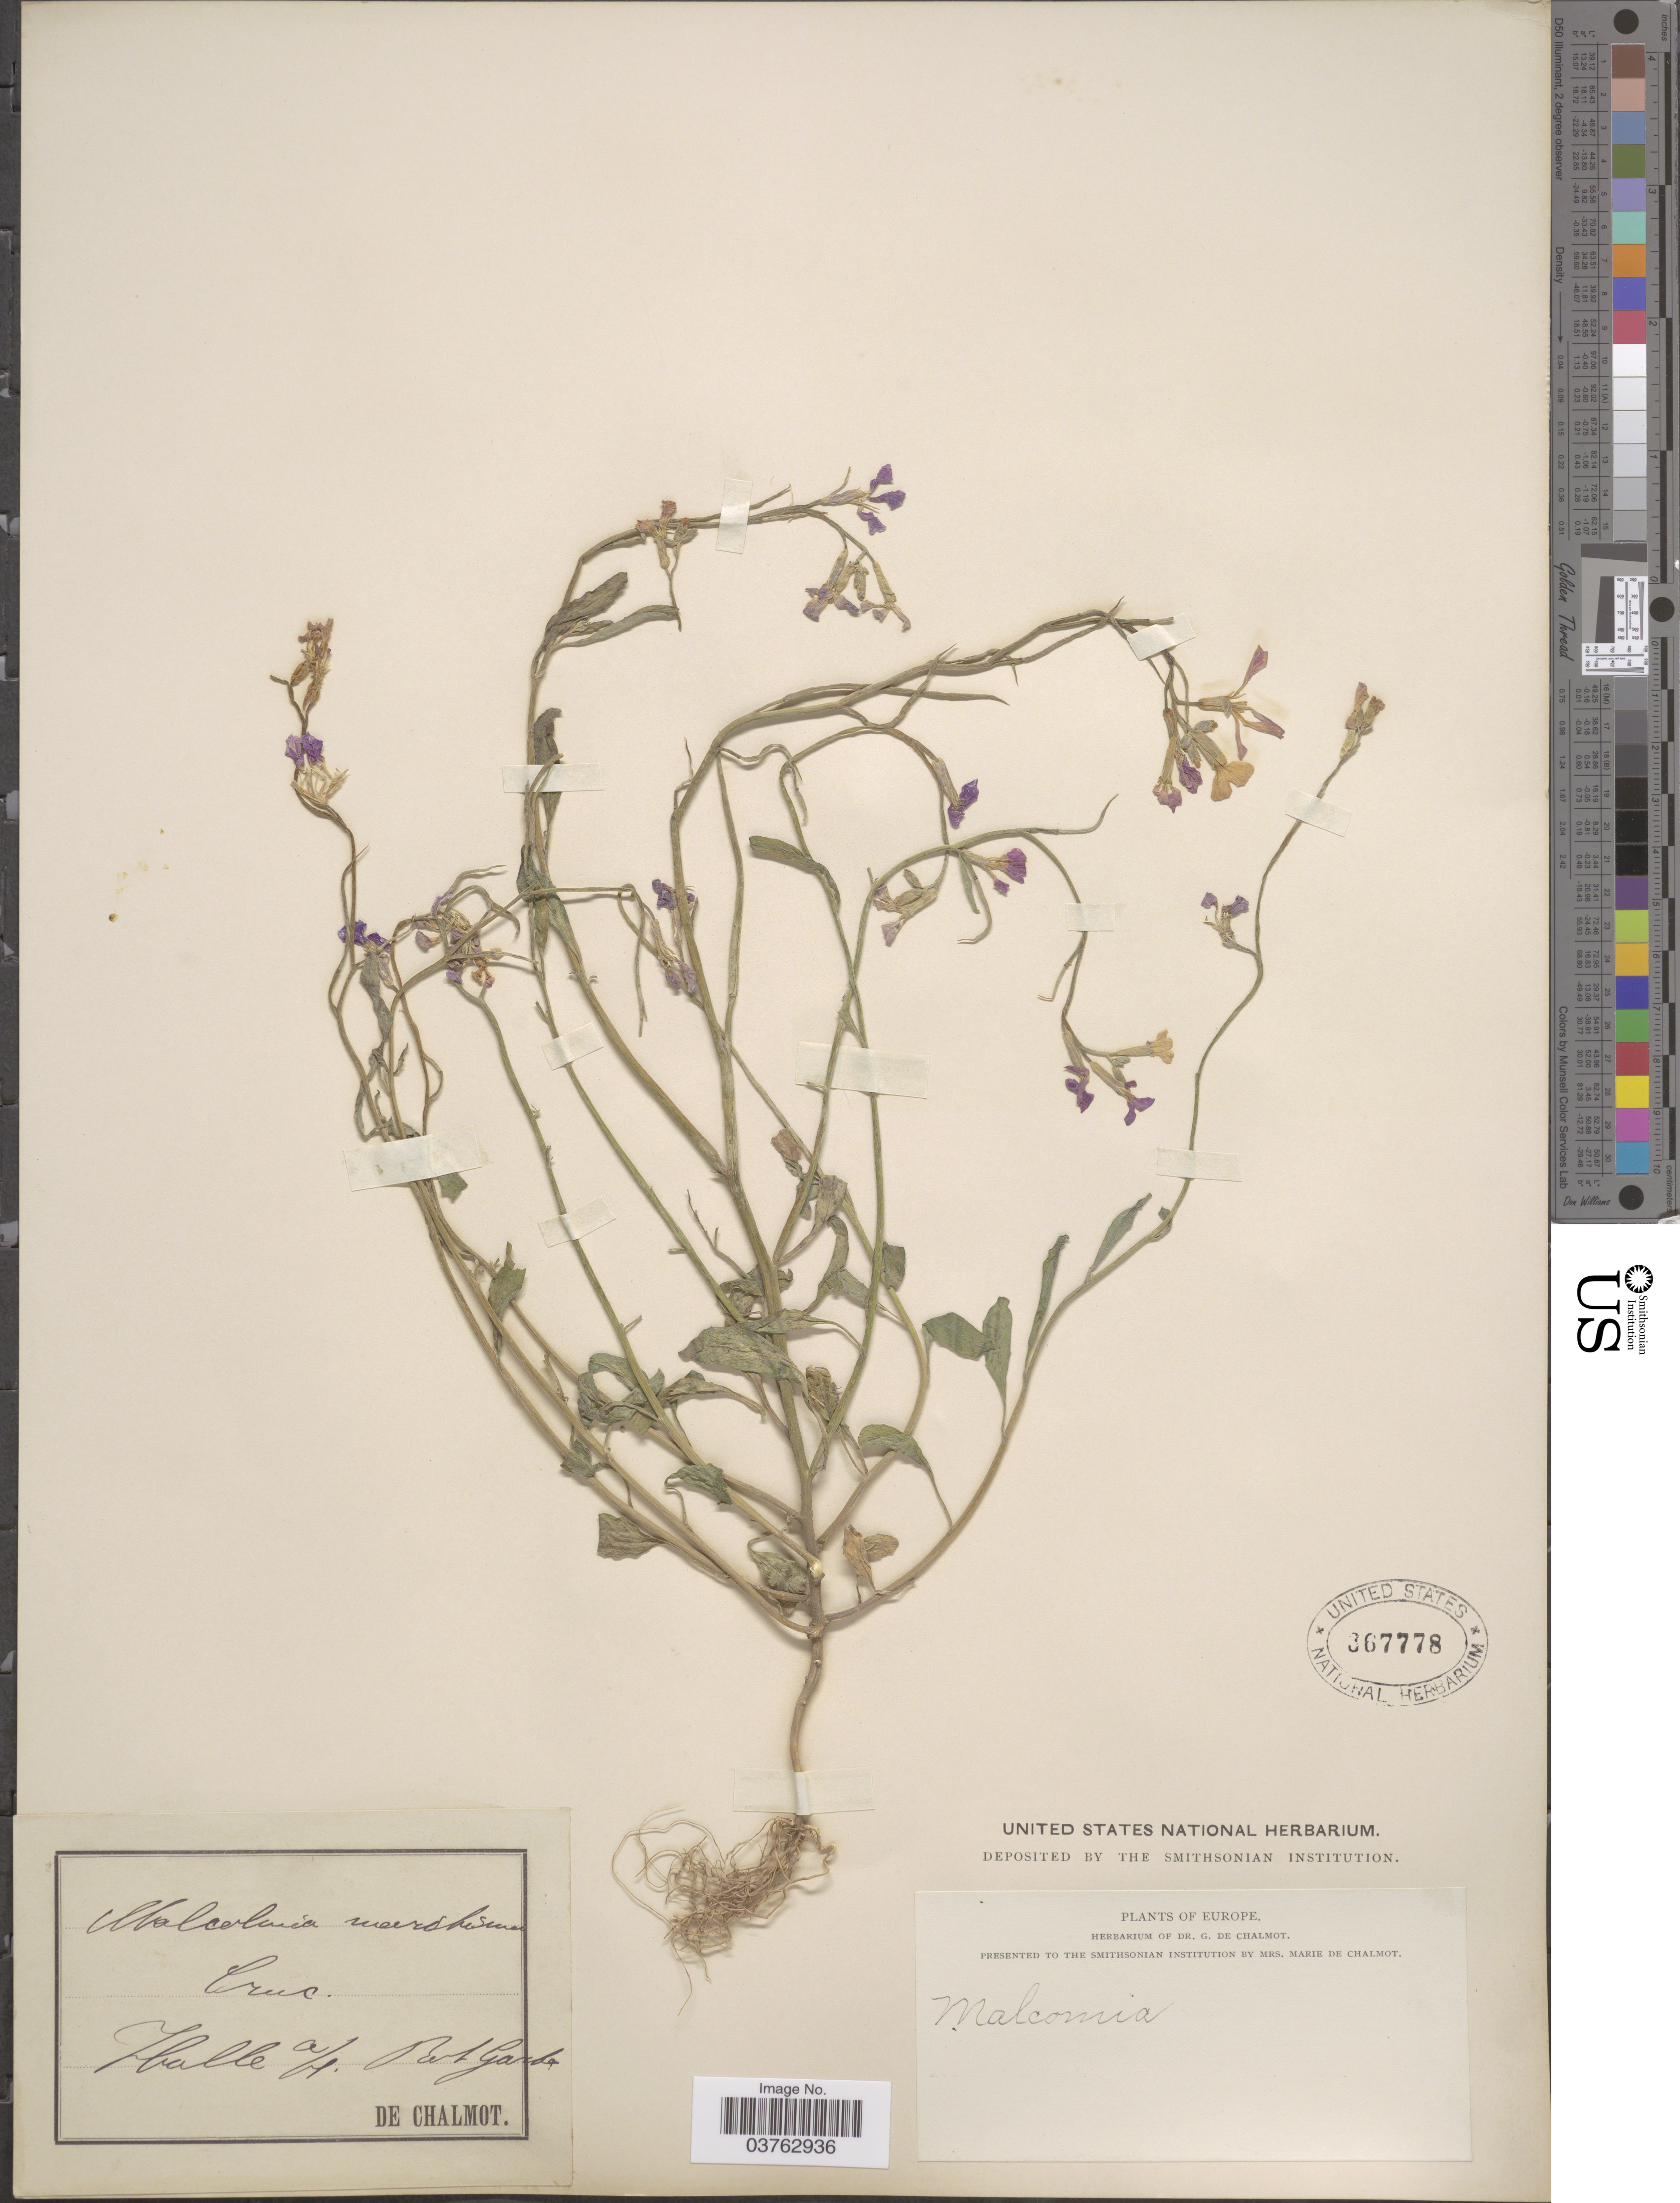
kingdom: Plantae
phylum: Tracheophyta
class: Magnoliopsida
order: Brassicales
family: Brassicaceae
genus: Malcolmia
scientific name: Malcolmia maritima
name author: (L.) W.T. Aiton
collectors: G. de Chalmot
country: Germany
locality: Halle a/m. Bot Garten. Europe.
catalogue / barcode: US 367778